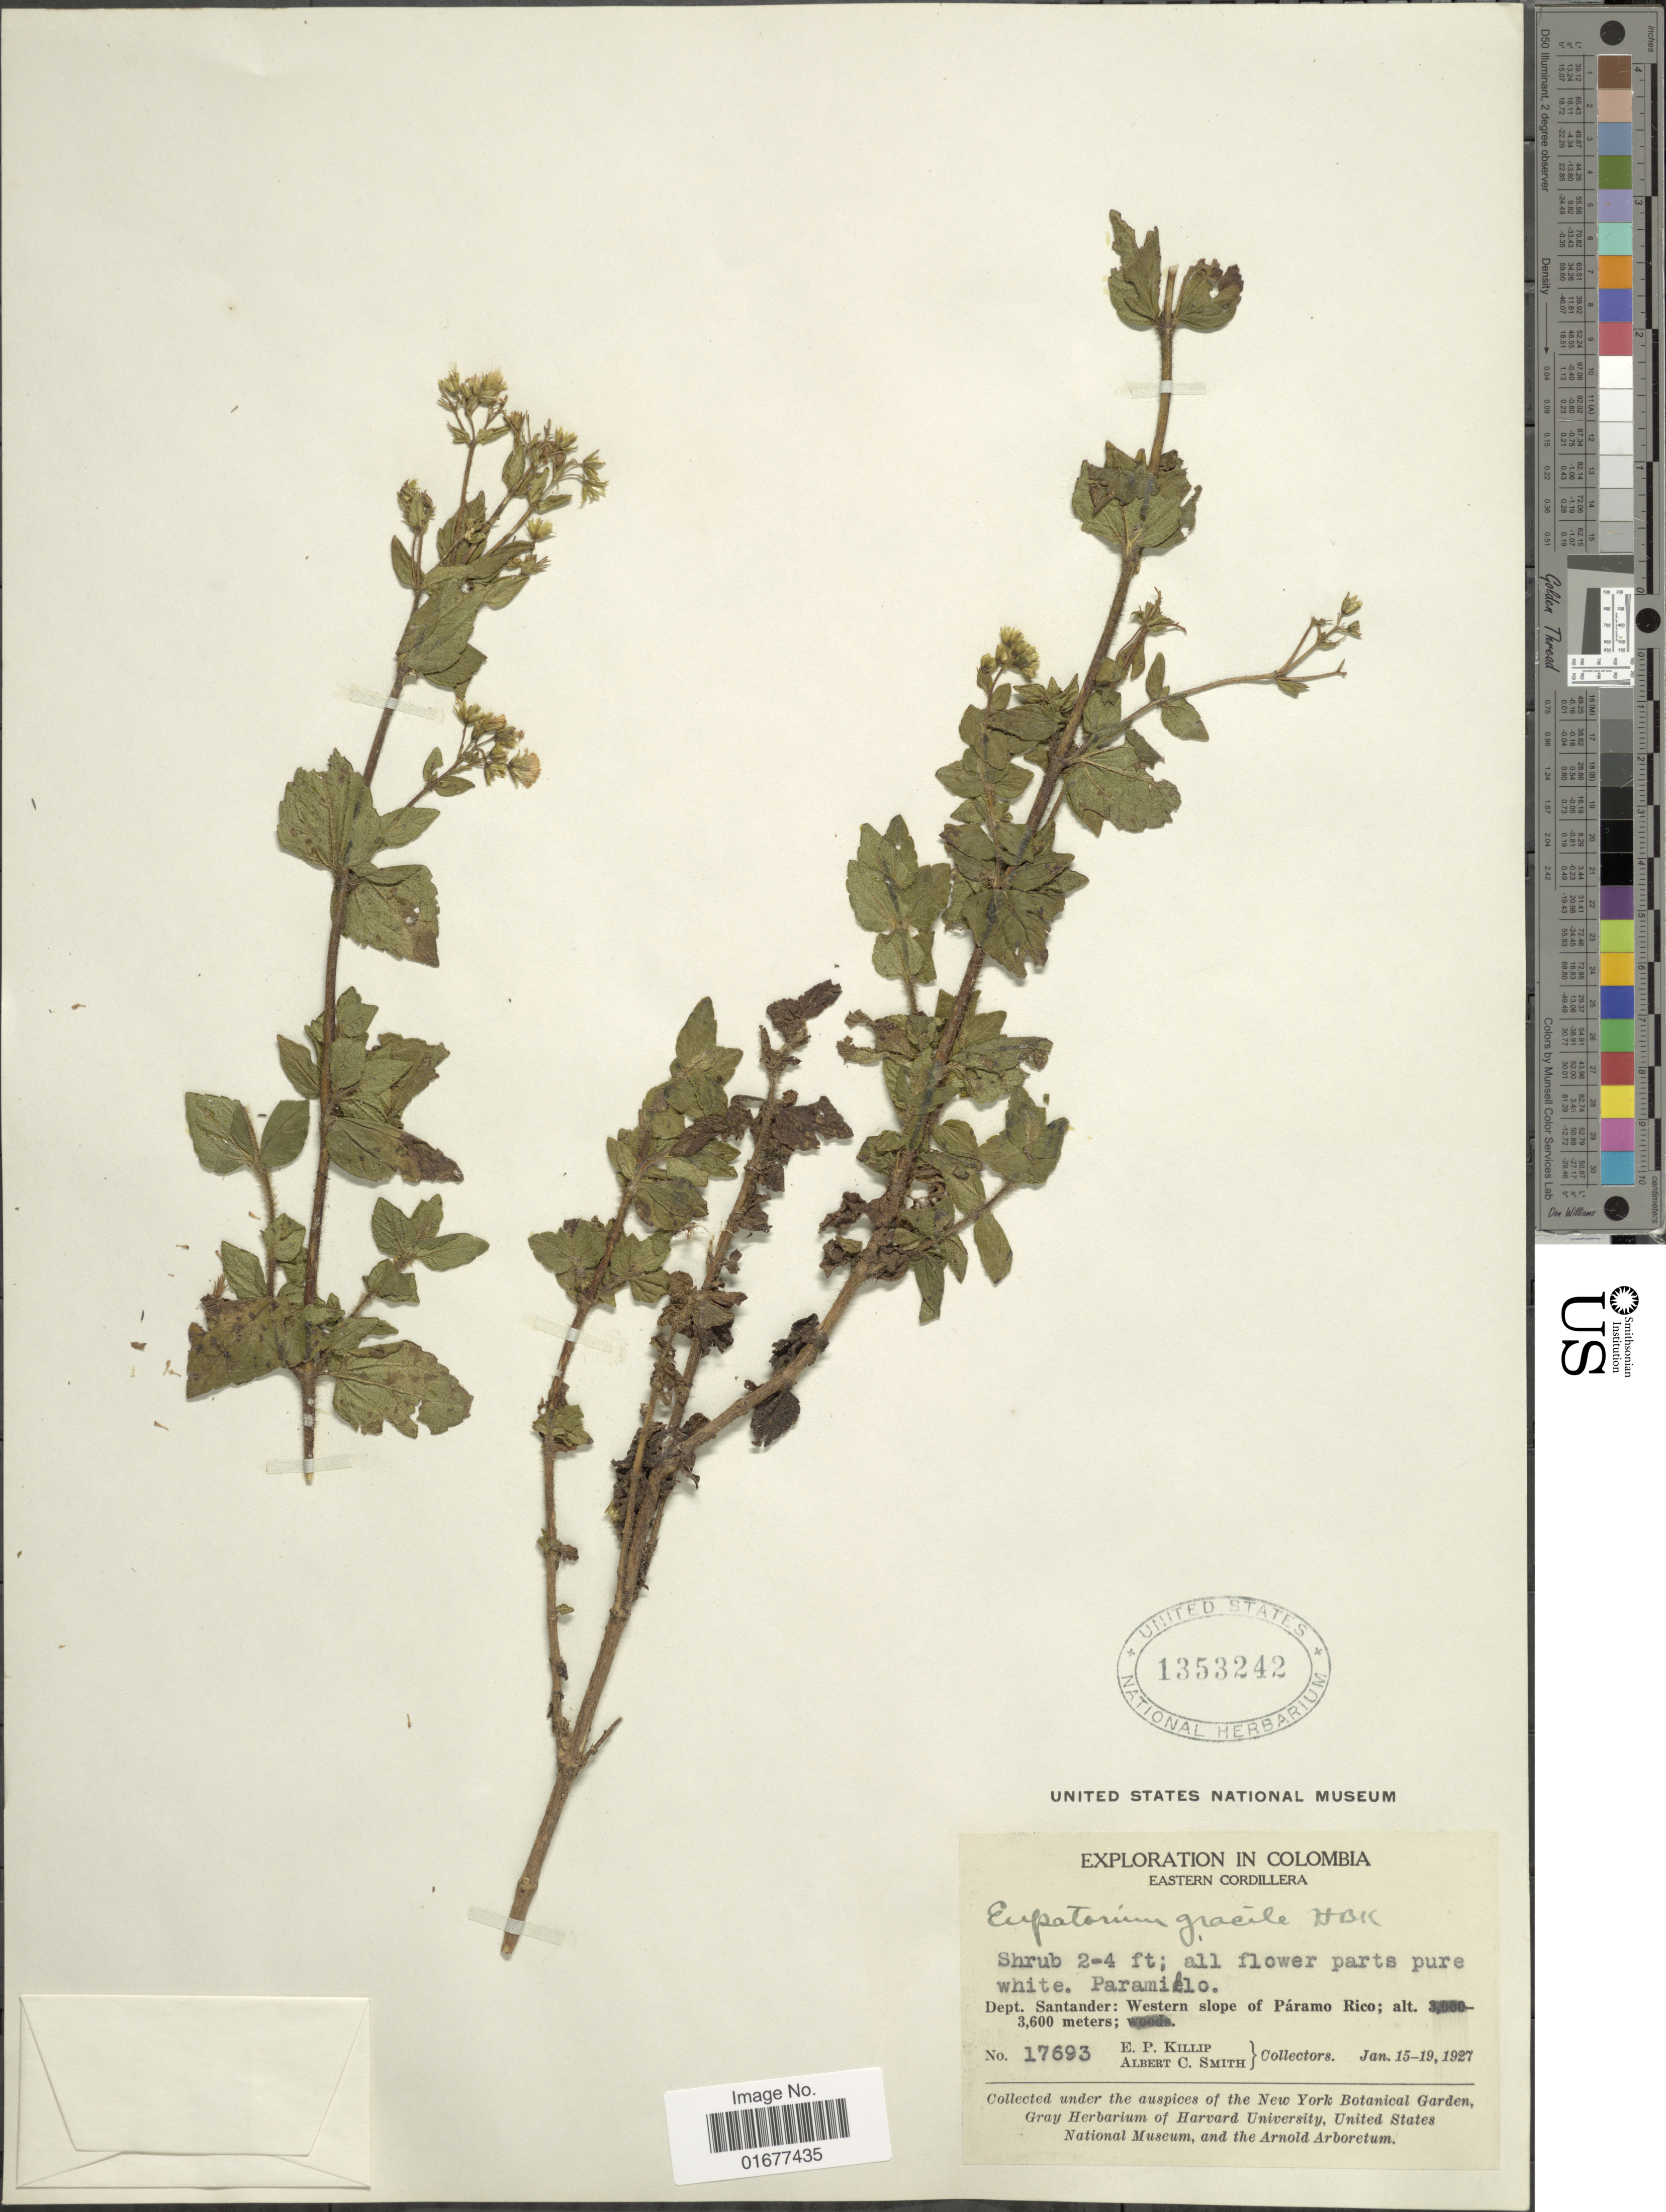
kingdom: Plantae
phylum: Tracheophyta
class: Magnoliopsida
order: Asterales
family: Asteraceae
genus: Ageratina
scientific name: Ageratina gracilis var. epilobioides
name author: (Kunth) R.M. King & H. Rob. ex Luteyn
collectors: E. P. Killip & A. C. Smith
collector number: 17693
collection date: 1927-01-15/1927-01-19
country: Colombia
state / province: Santander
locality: Western slope of Paramo Rico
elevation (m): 3600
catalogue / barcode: US 1353242